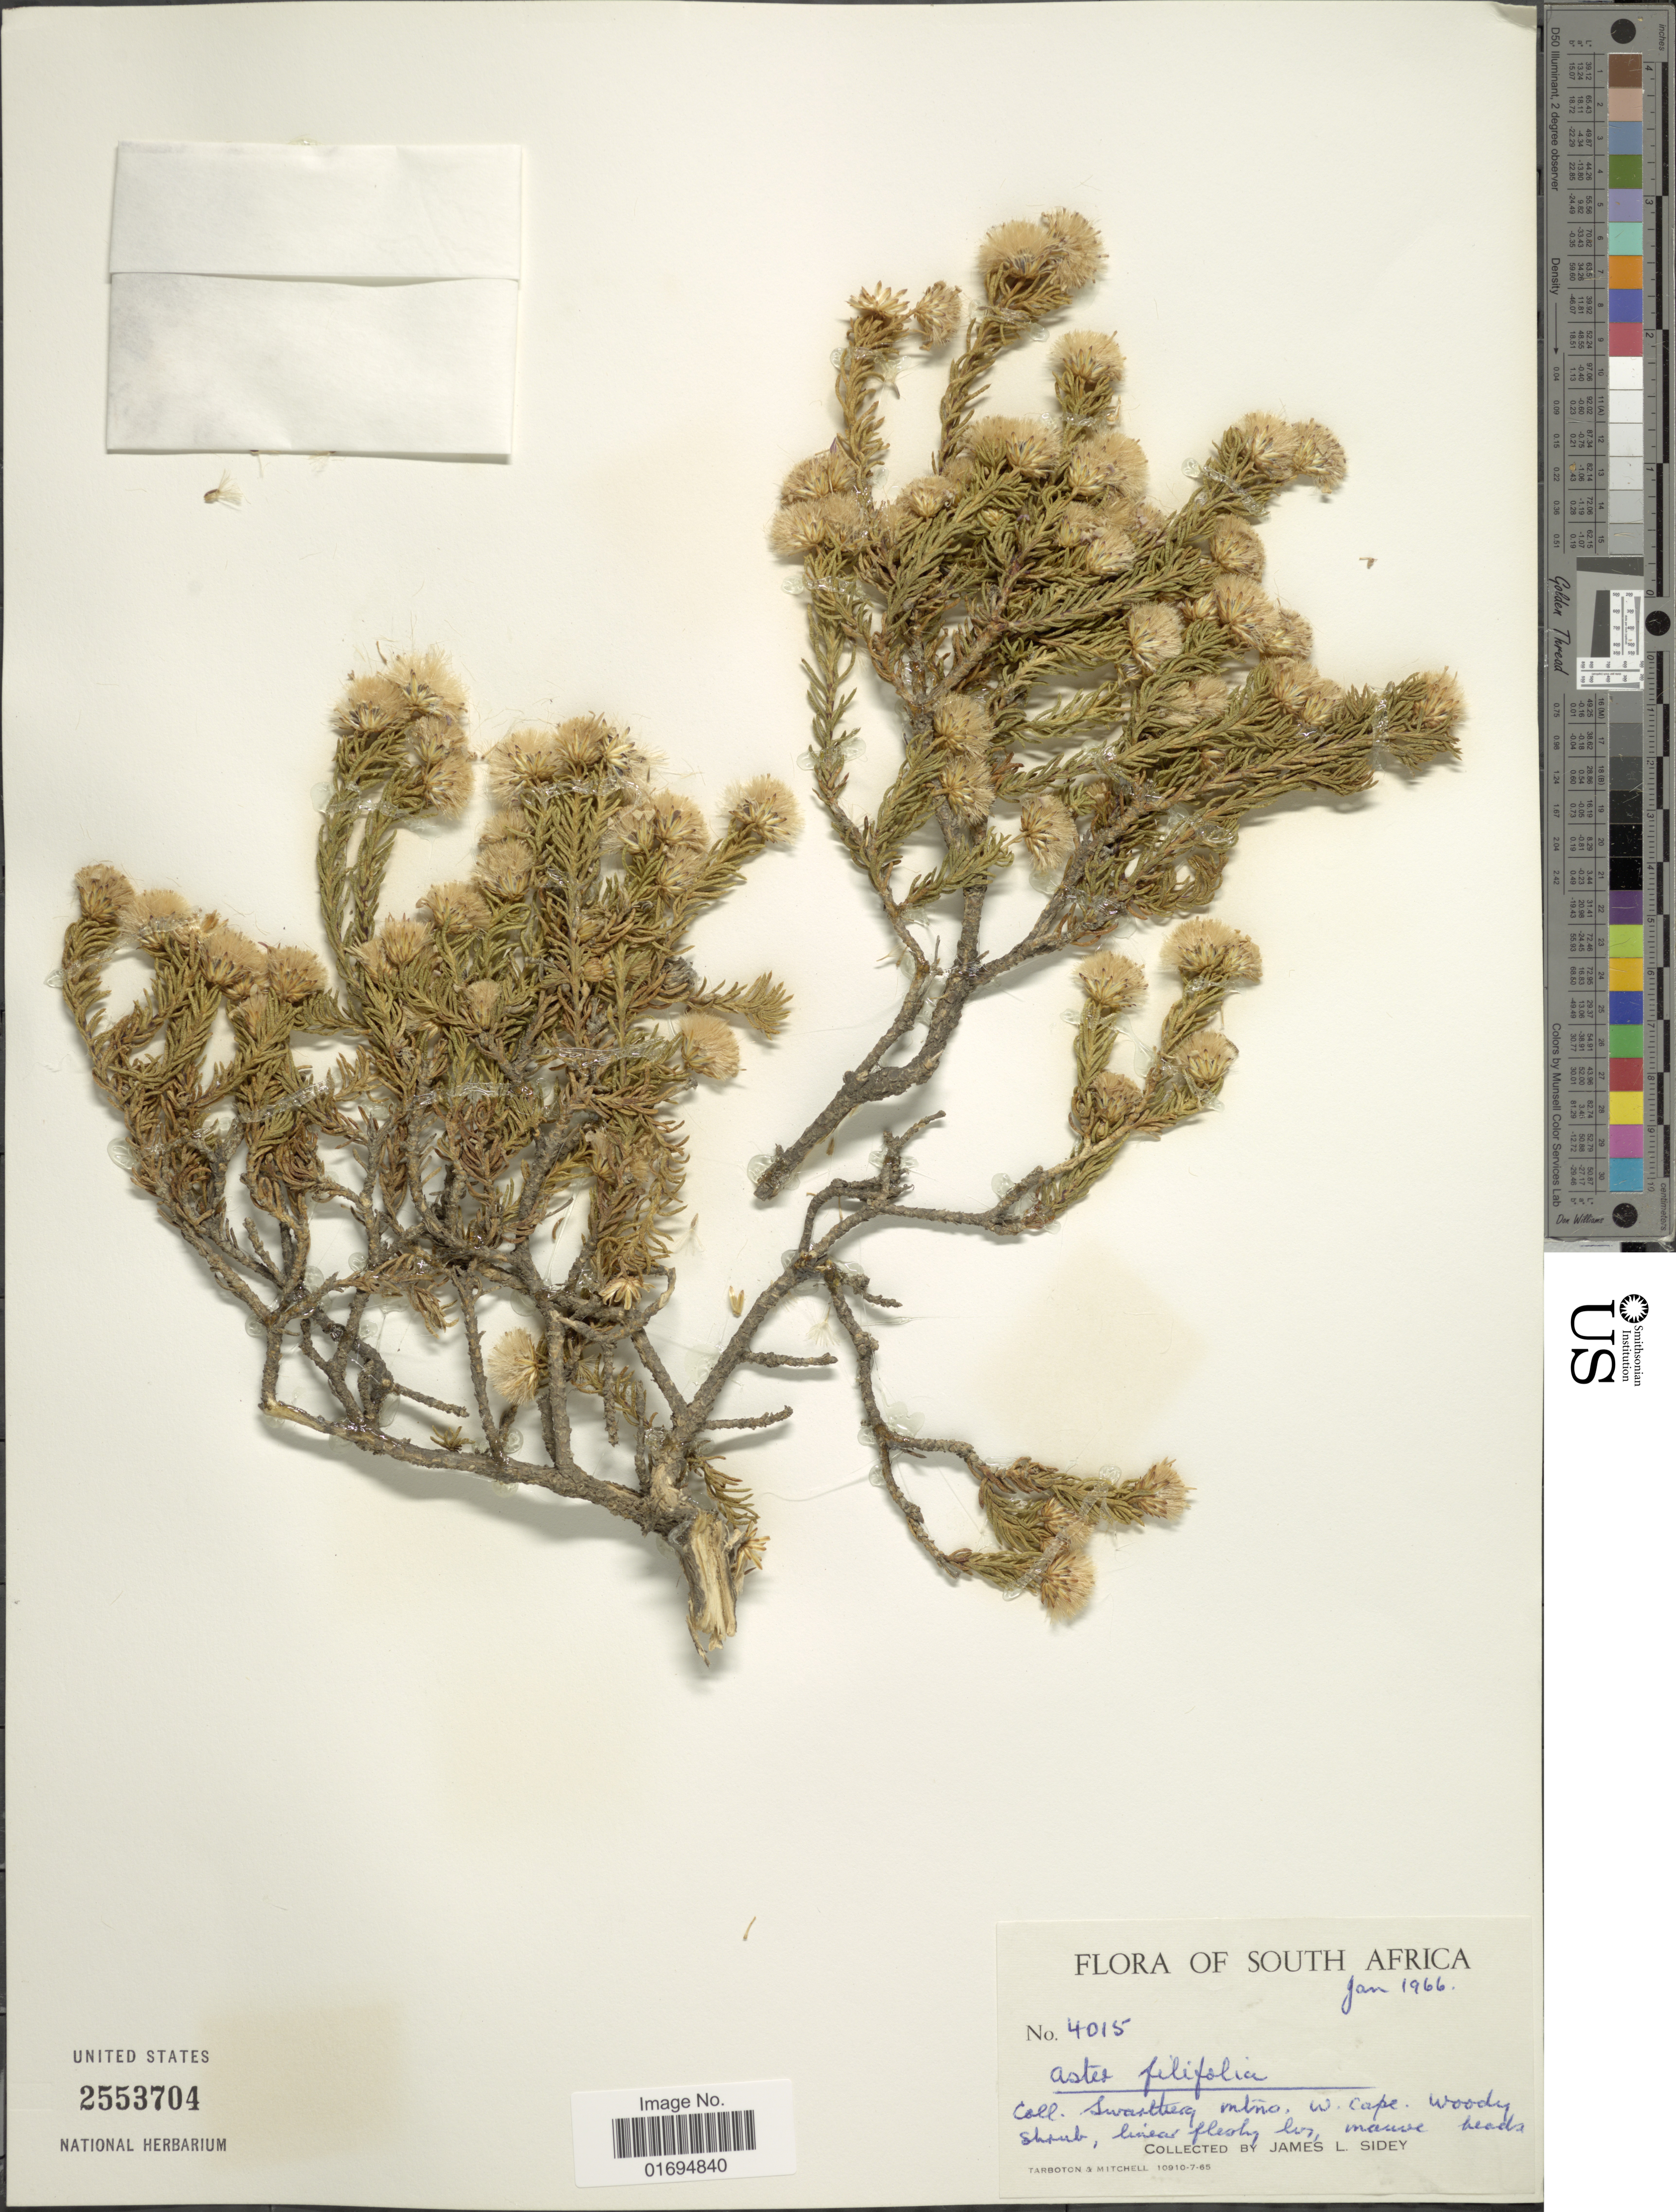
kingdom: Plantae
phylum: Tracheophyta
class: Magnoliopsida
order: Asterales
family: Asteraceae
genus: Felicia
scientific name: Felicia filifolia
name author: (Vent.) Burtt Davy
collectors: J. L. Sidey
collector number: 4015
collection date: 1966-01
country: South Africa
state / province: Western Cape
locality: Swartberg mtns, W. Cape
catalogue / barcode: US 2553704